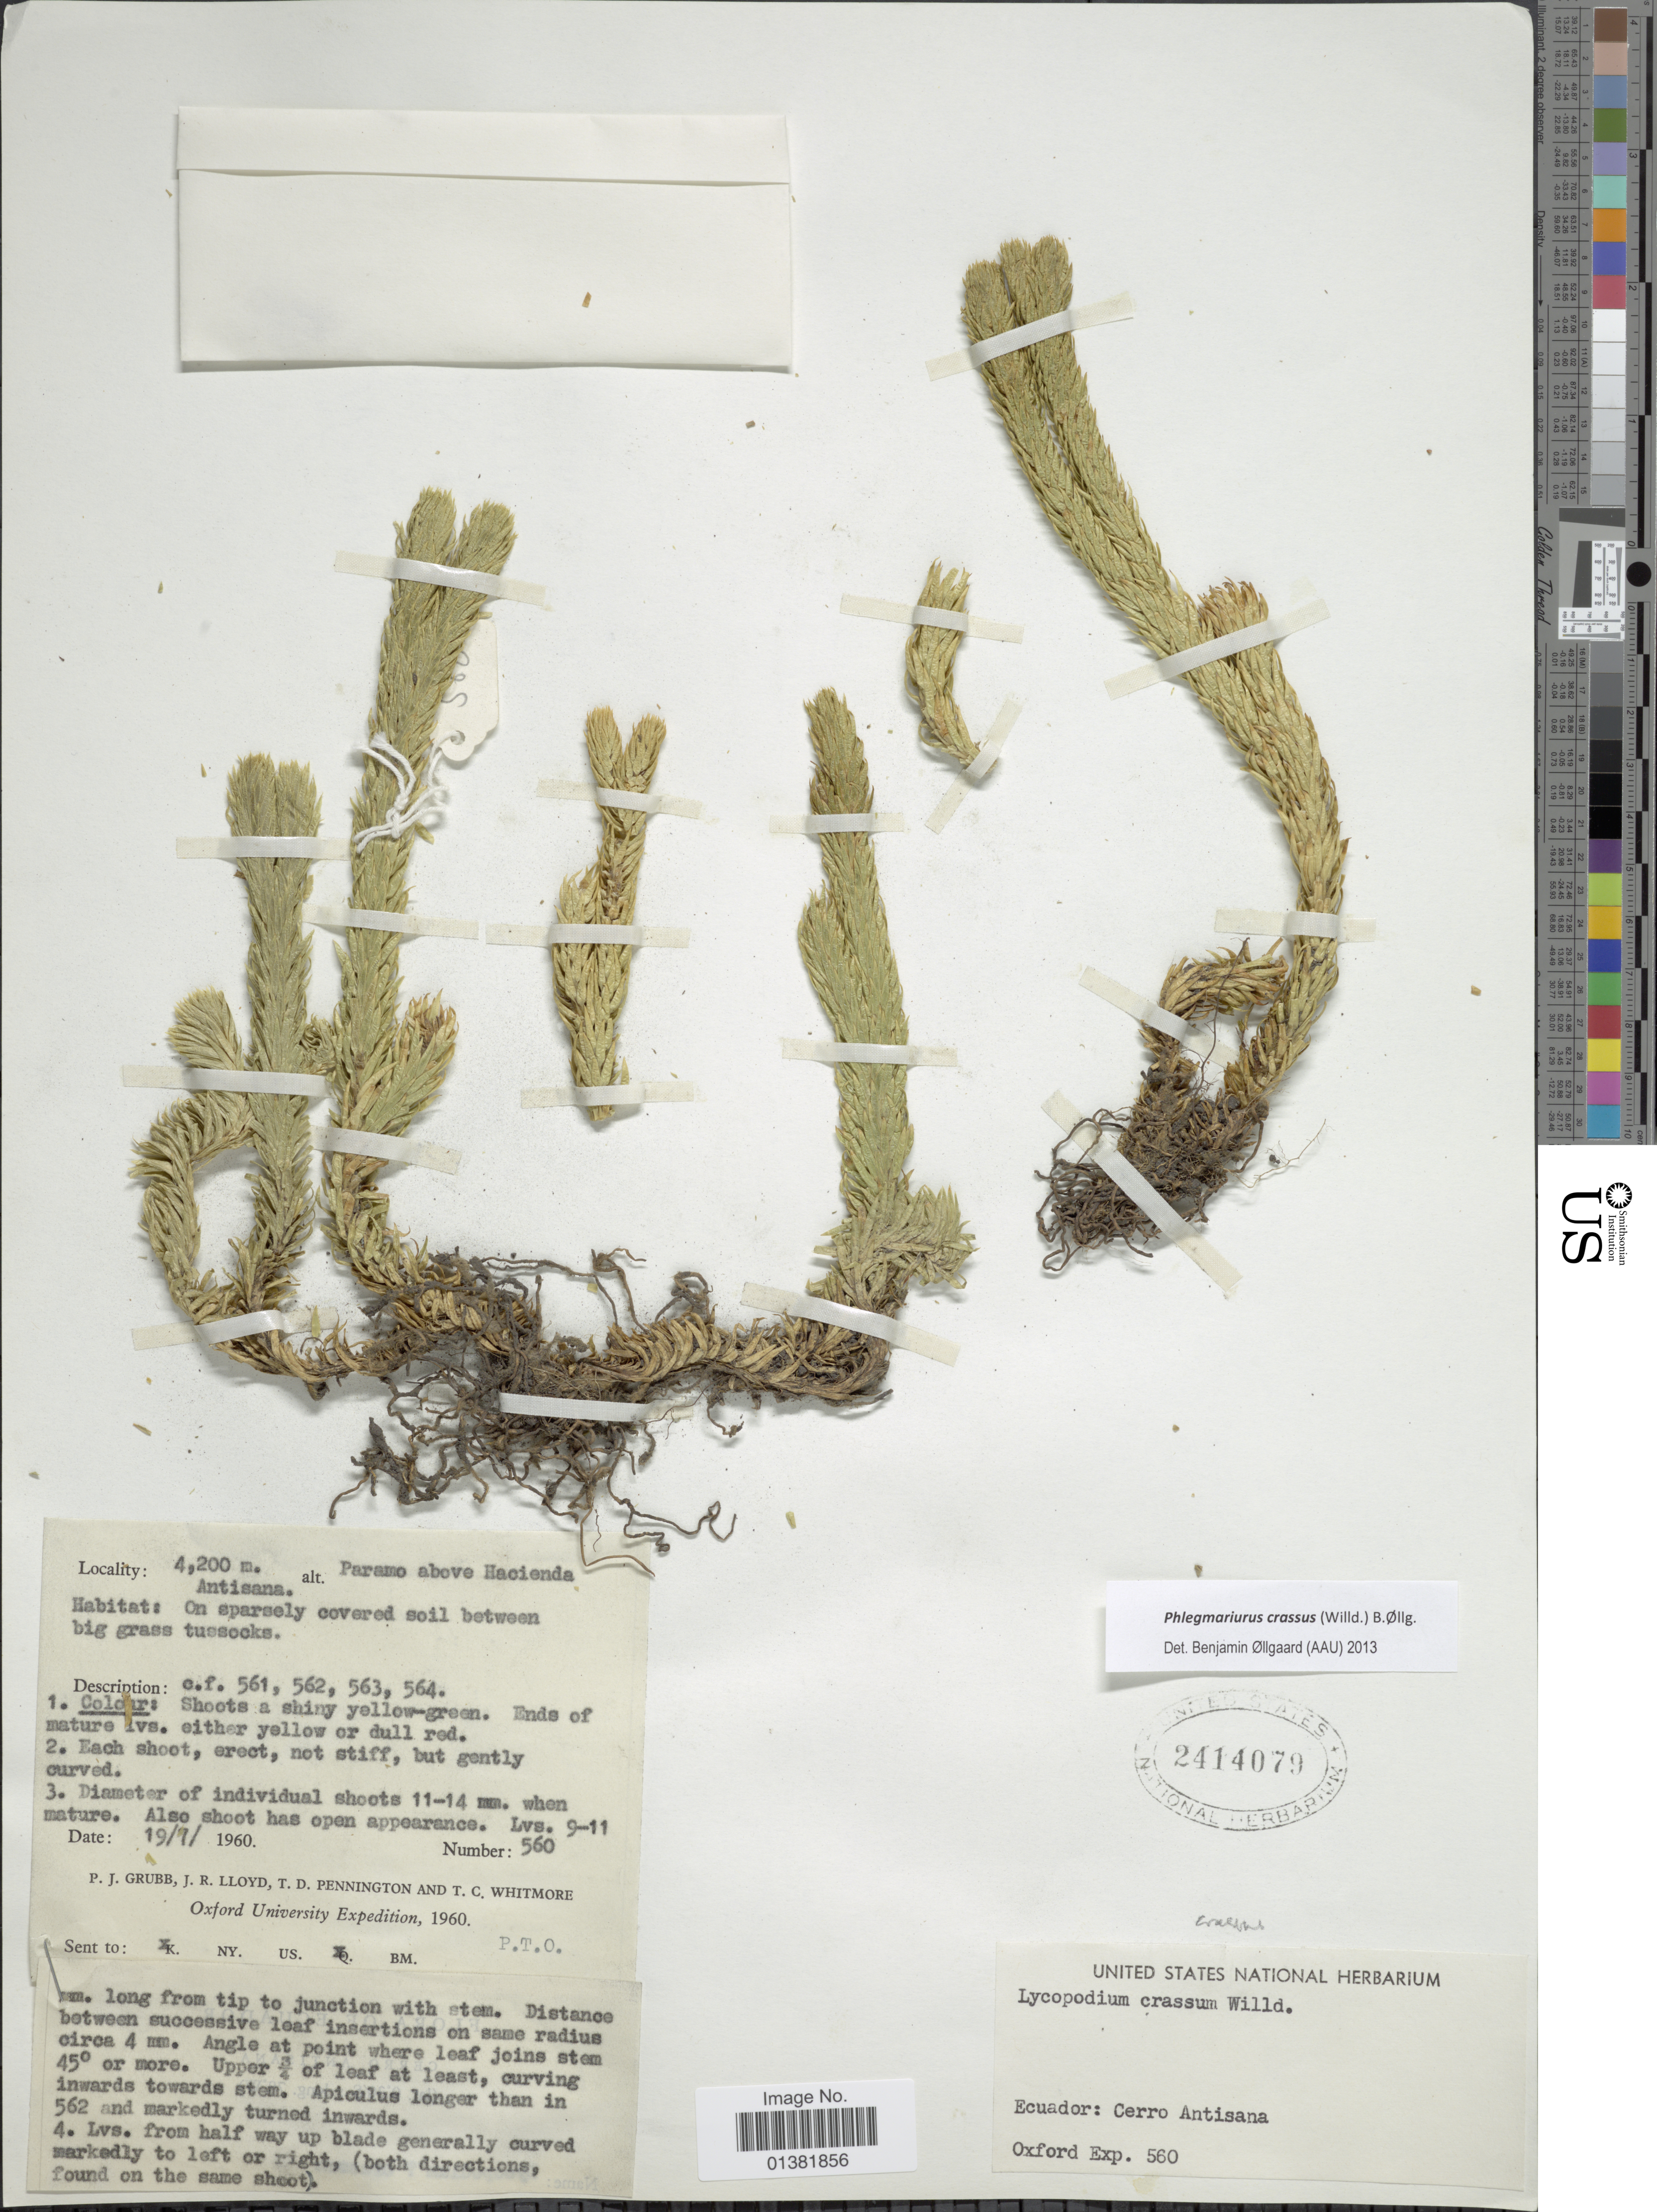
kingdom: Plantae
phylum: Tracheophyta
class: Lycopodiopsida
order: Lycopodiales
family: Lycopodiaceae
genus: Phlegmariurus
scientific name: Phlegmariurus crassus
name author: (Humb. & Bonpl. ex Willd.) B. Øllg.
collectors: P. J. Grubb, J. R. Lloyd, T. D. Pennington & T. C. Whitmore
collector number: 560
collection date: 1960-07-19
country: Ecuador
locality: Paramo above Hacienda Antisana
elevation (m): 4200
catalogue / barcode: US 2414079